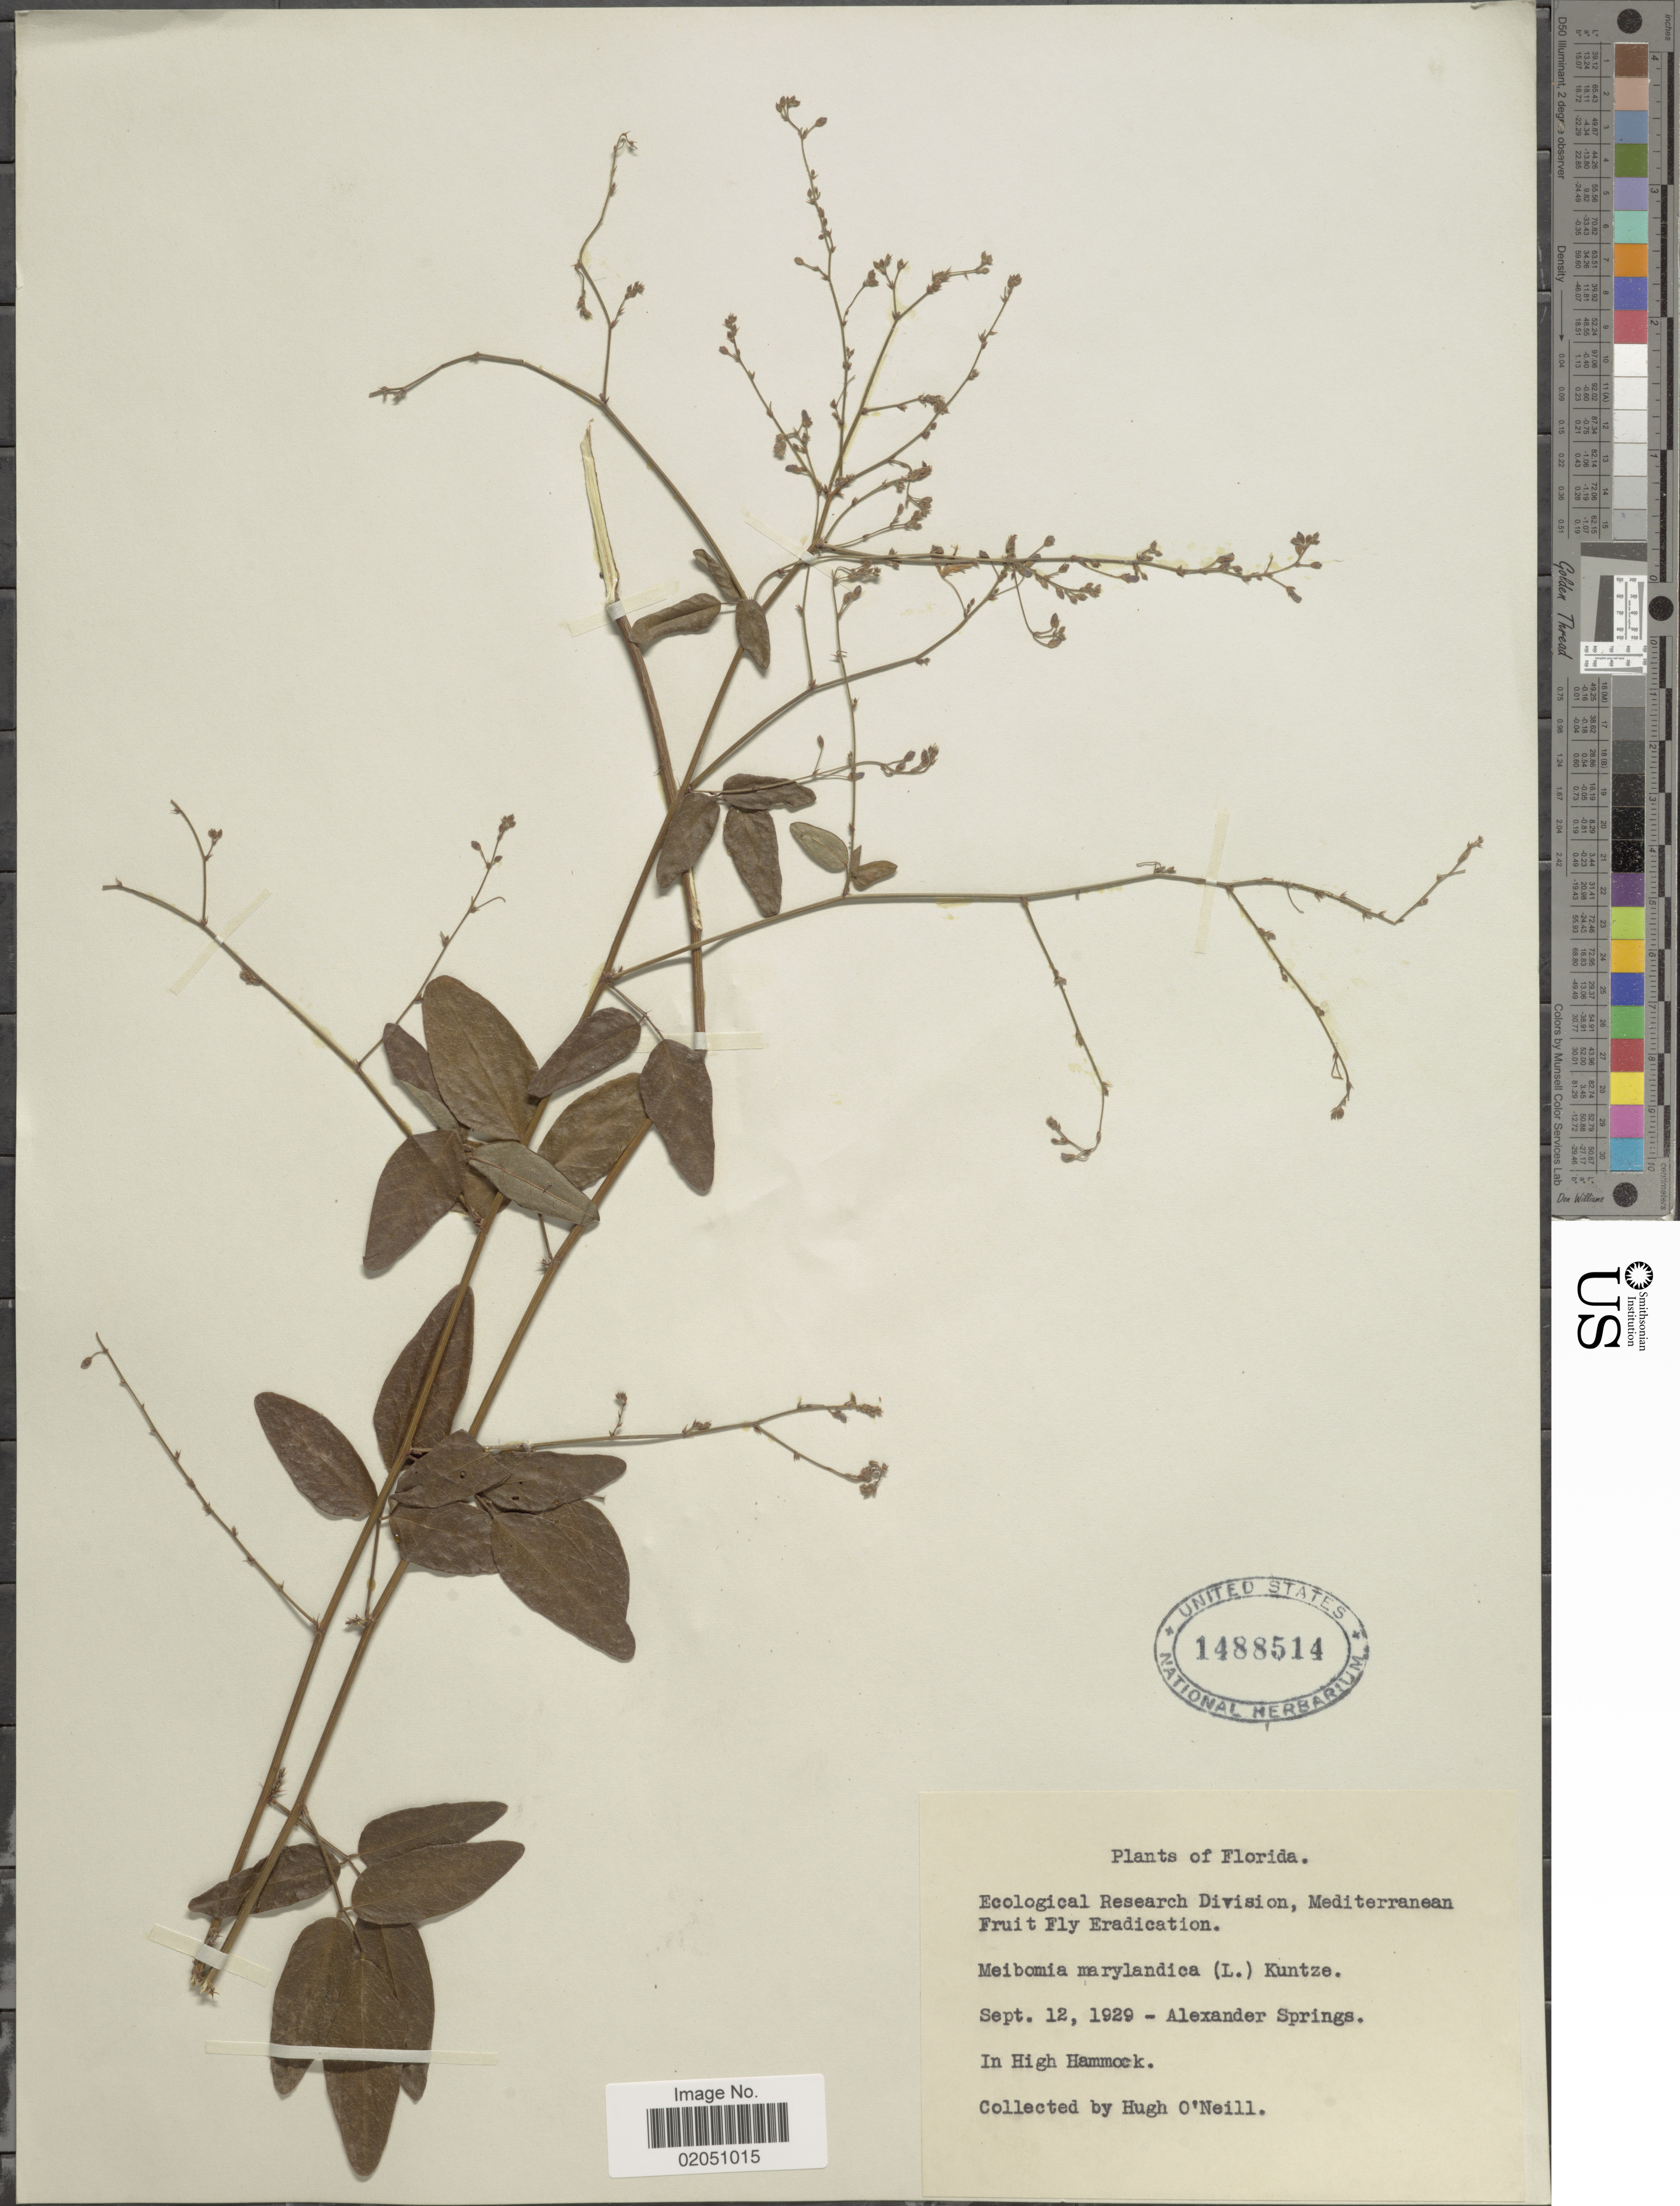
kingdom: Plantae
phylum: Tracheophyta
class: Magnoliopsida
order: Fabales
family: Fabaceae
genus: Desmodium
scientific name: Desmodium marilandicum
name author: Darl.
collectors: H. O'Neill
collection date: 1929-09-12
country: United States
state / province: Florida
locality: Alexander Springs, In High Hammock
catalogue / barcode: US 1488514